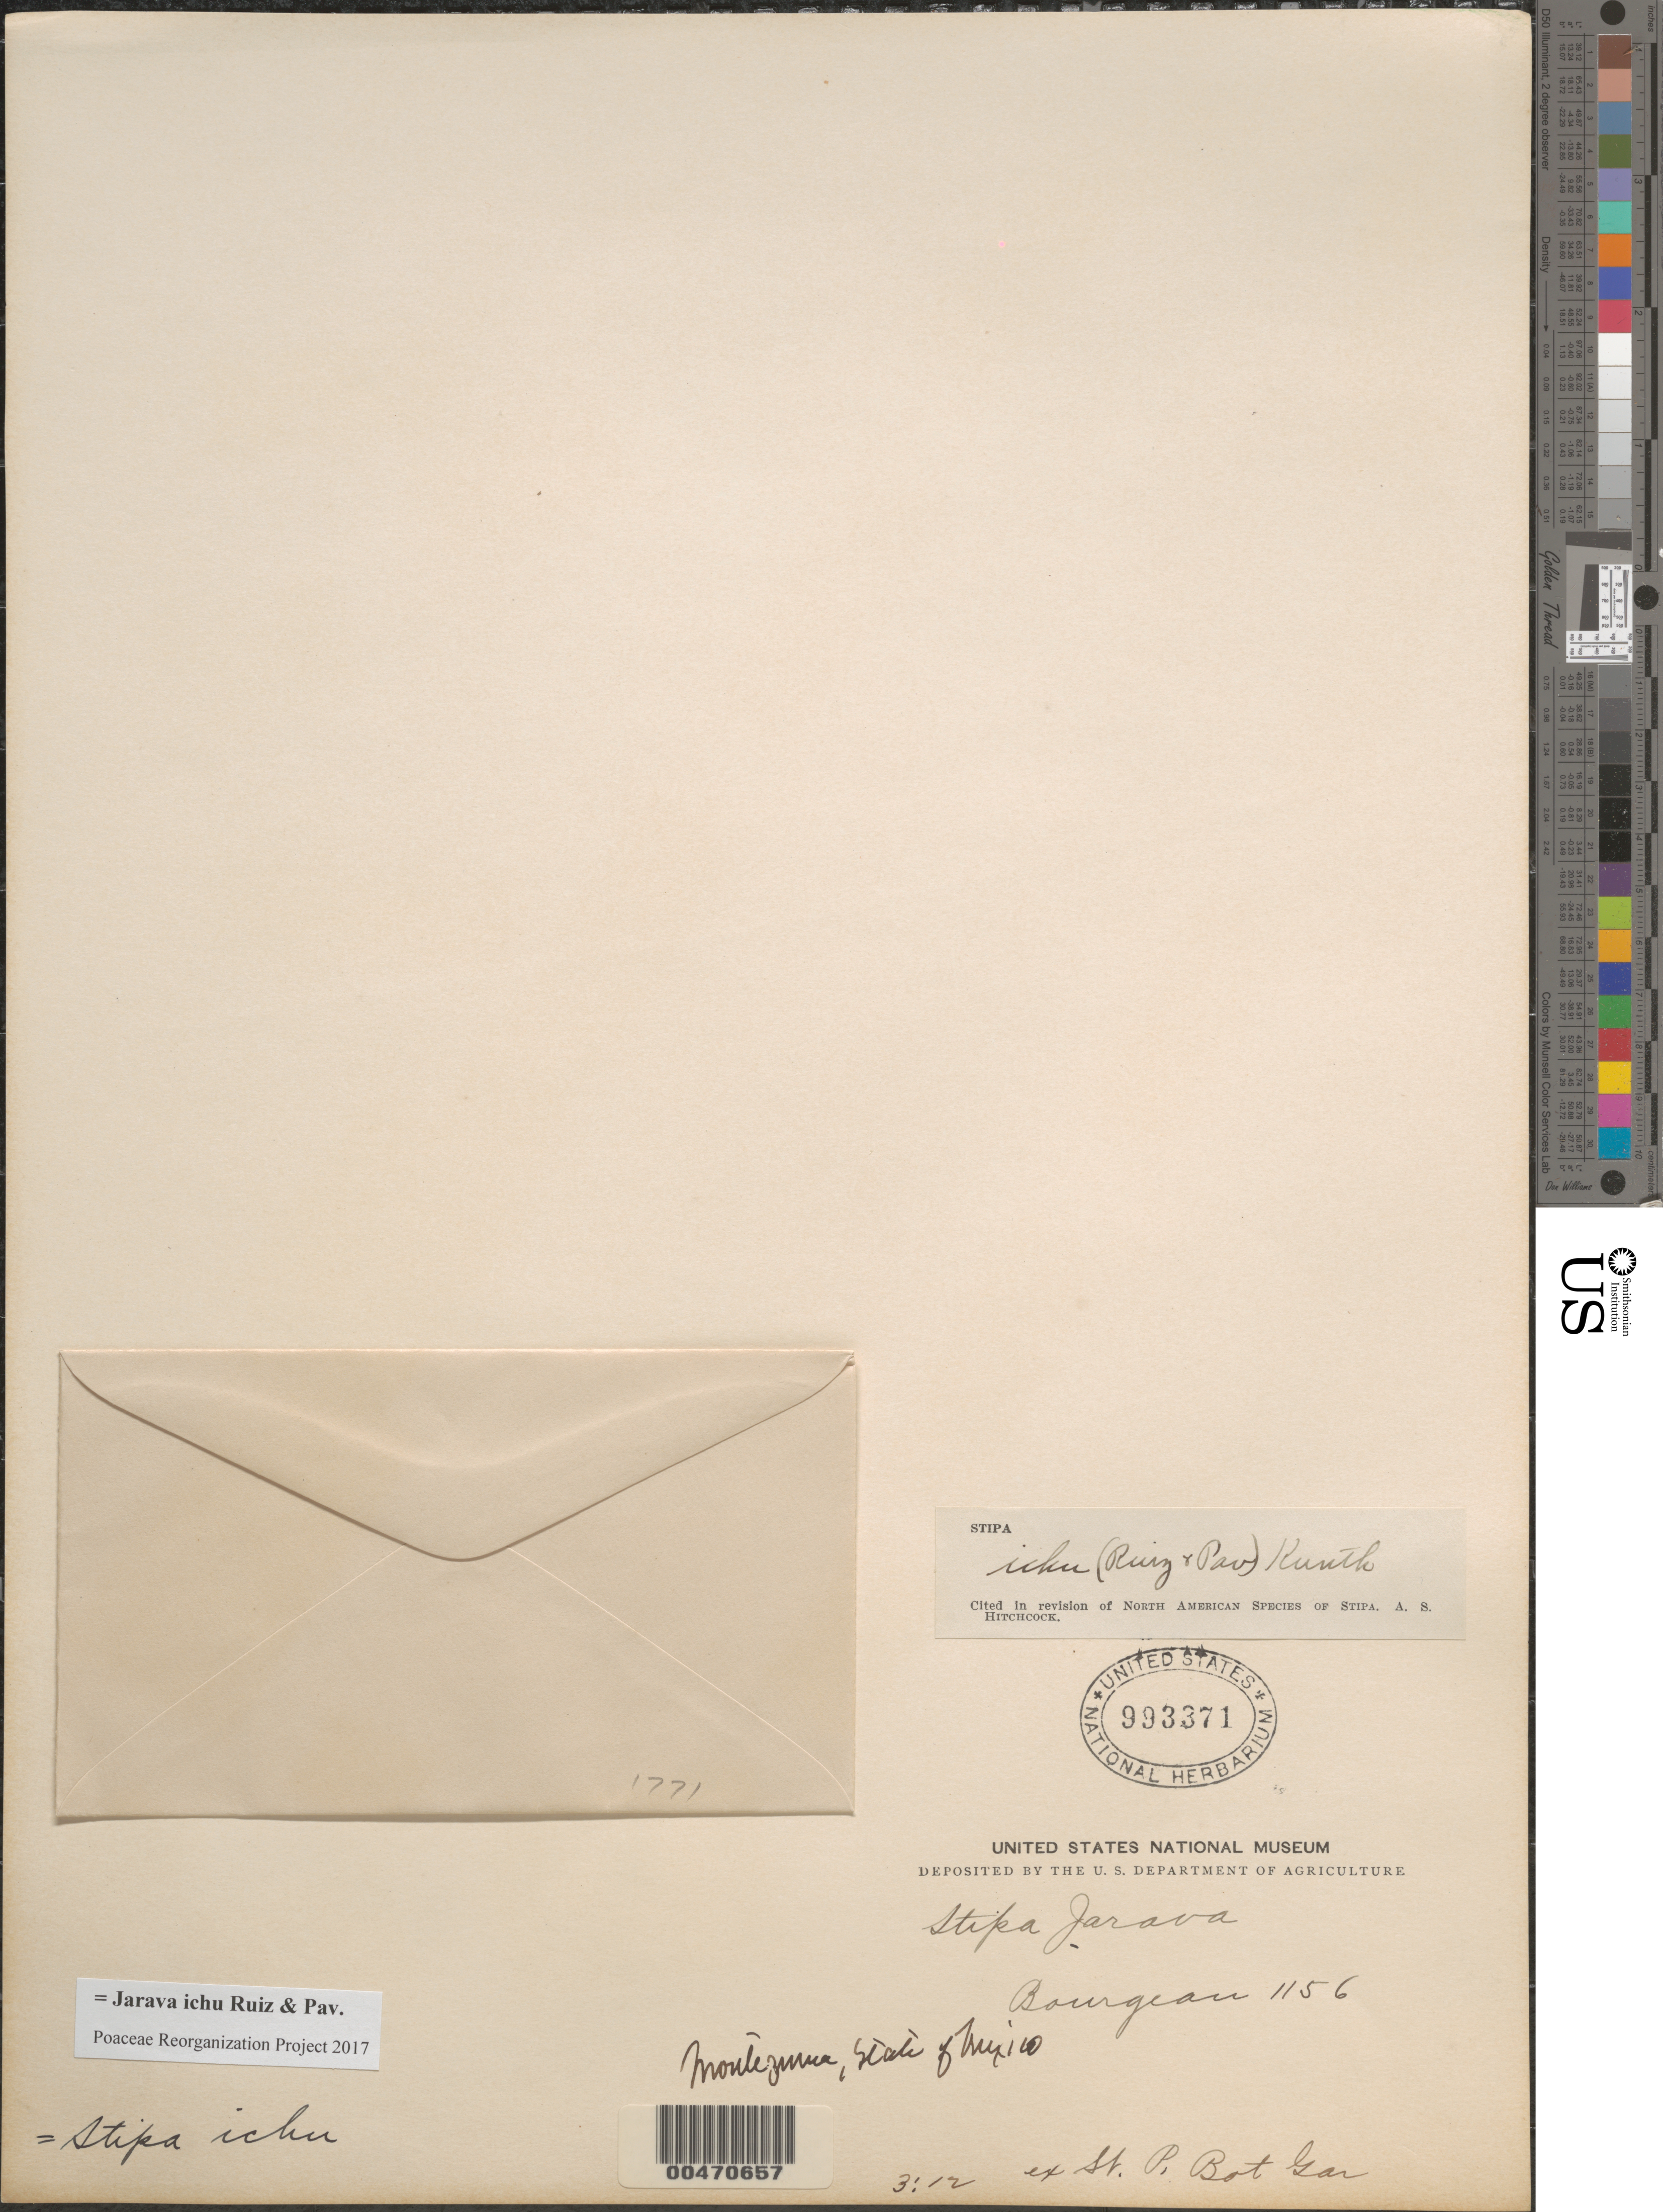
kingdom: Plantae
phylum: Tracheophyta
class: Liliopsida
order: Poales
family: Poaceae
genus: Jarava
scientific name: Jarava ichu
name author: Ruiz & Pav.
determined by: Poaceae Reorganization Project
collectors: -. Bourgeau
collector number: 1156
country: Mexico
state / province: México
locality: Montezuma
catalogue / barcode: US 993371